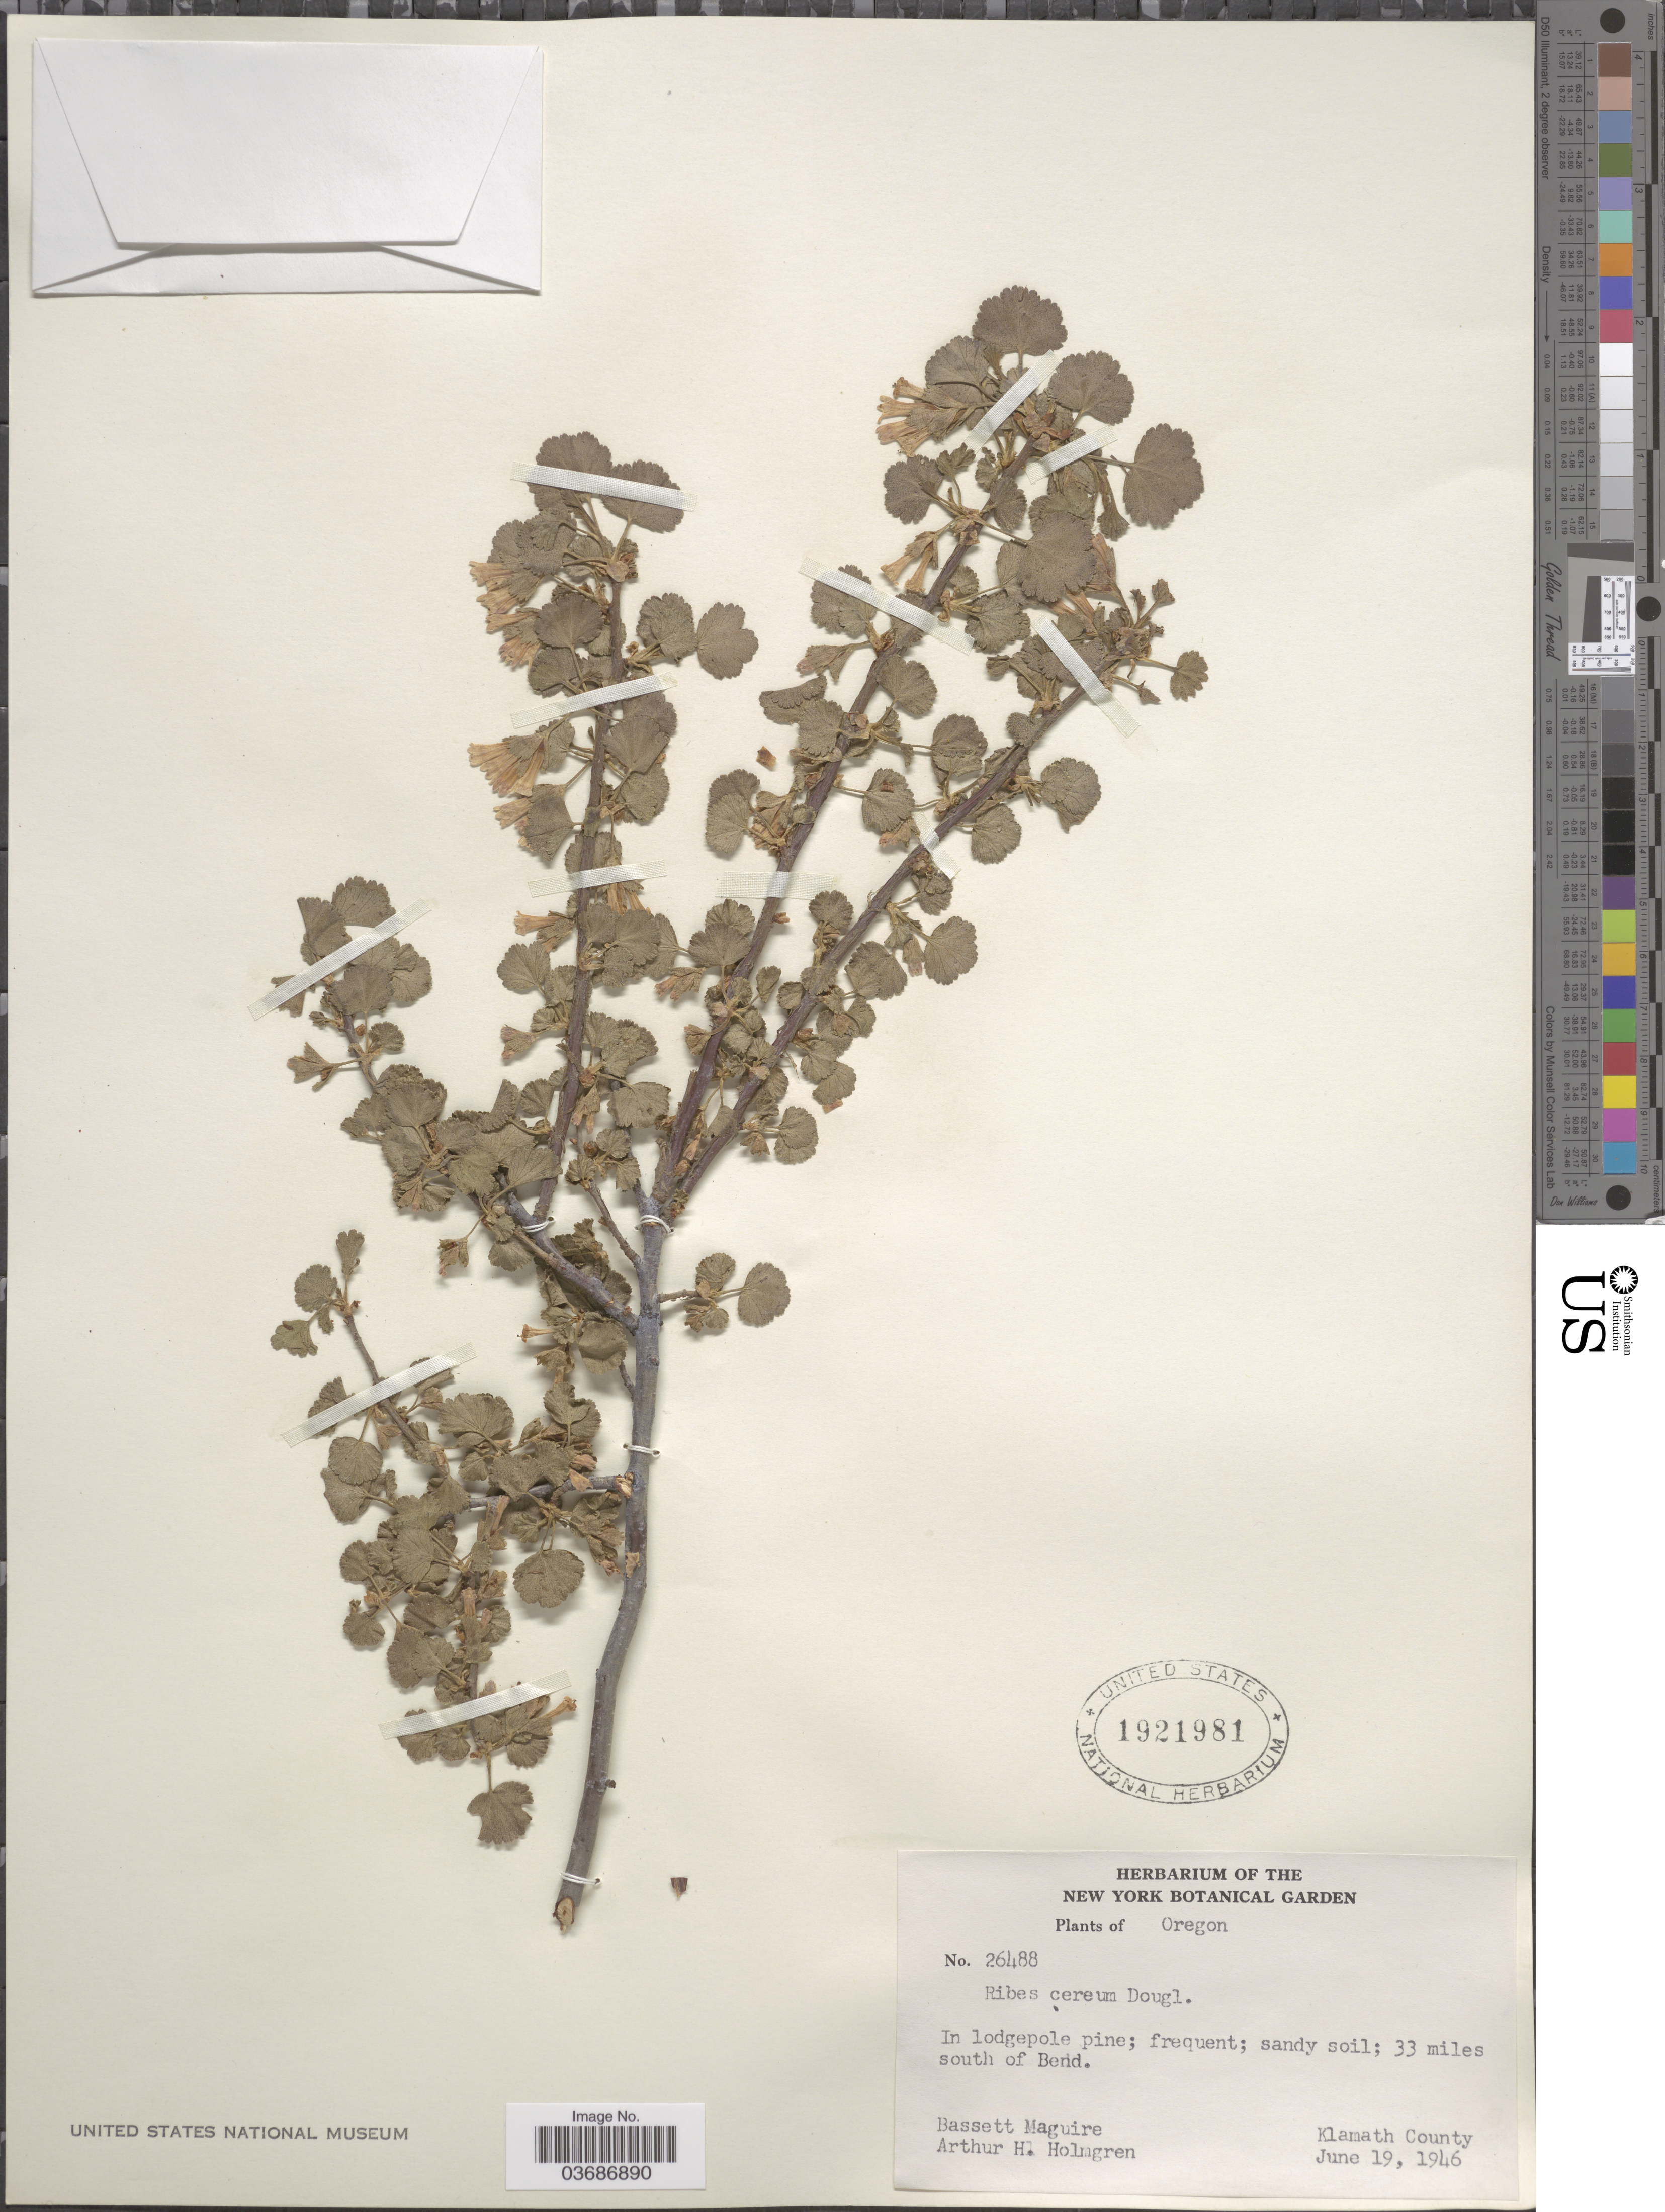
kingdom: Plantae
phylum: Tracheophyta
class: Magnoliopsida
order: Saxifragales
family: Grossulariaceae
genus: Ribes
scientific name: Ribes cereum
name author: Douglas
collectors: B. Maguire & A. H. Holmgren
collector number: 26488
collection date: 1946-06-19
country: United States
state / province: Oregon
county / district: Klamath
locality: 33 miles south of Bend. Klamath County.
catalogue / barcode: US 1921981